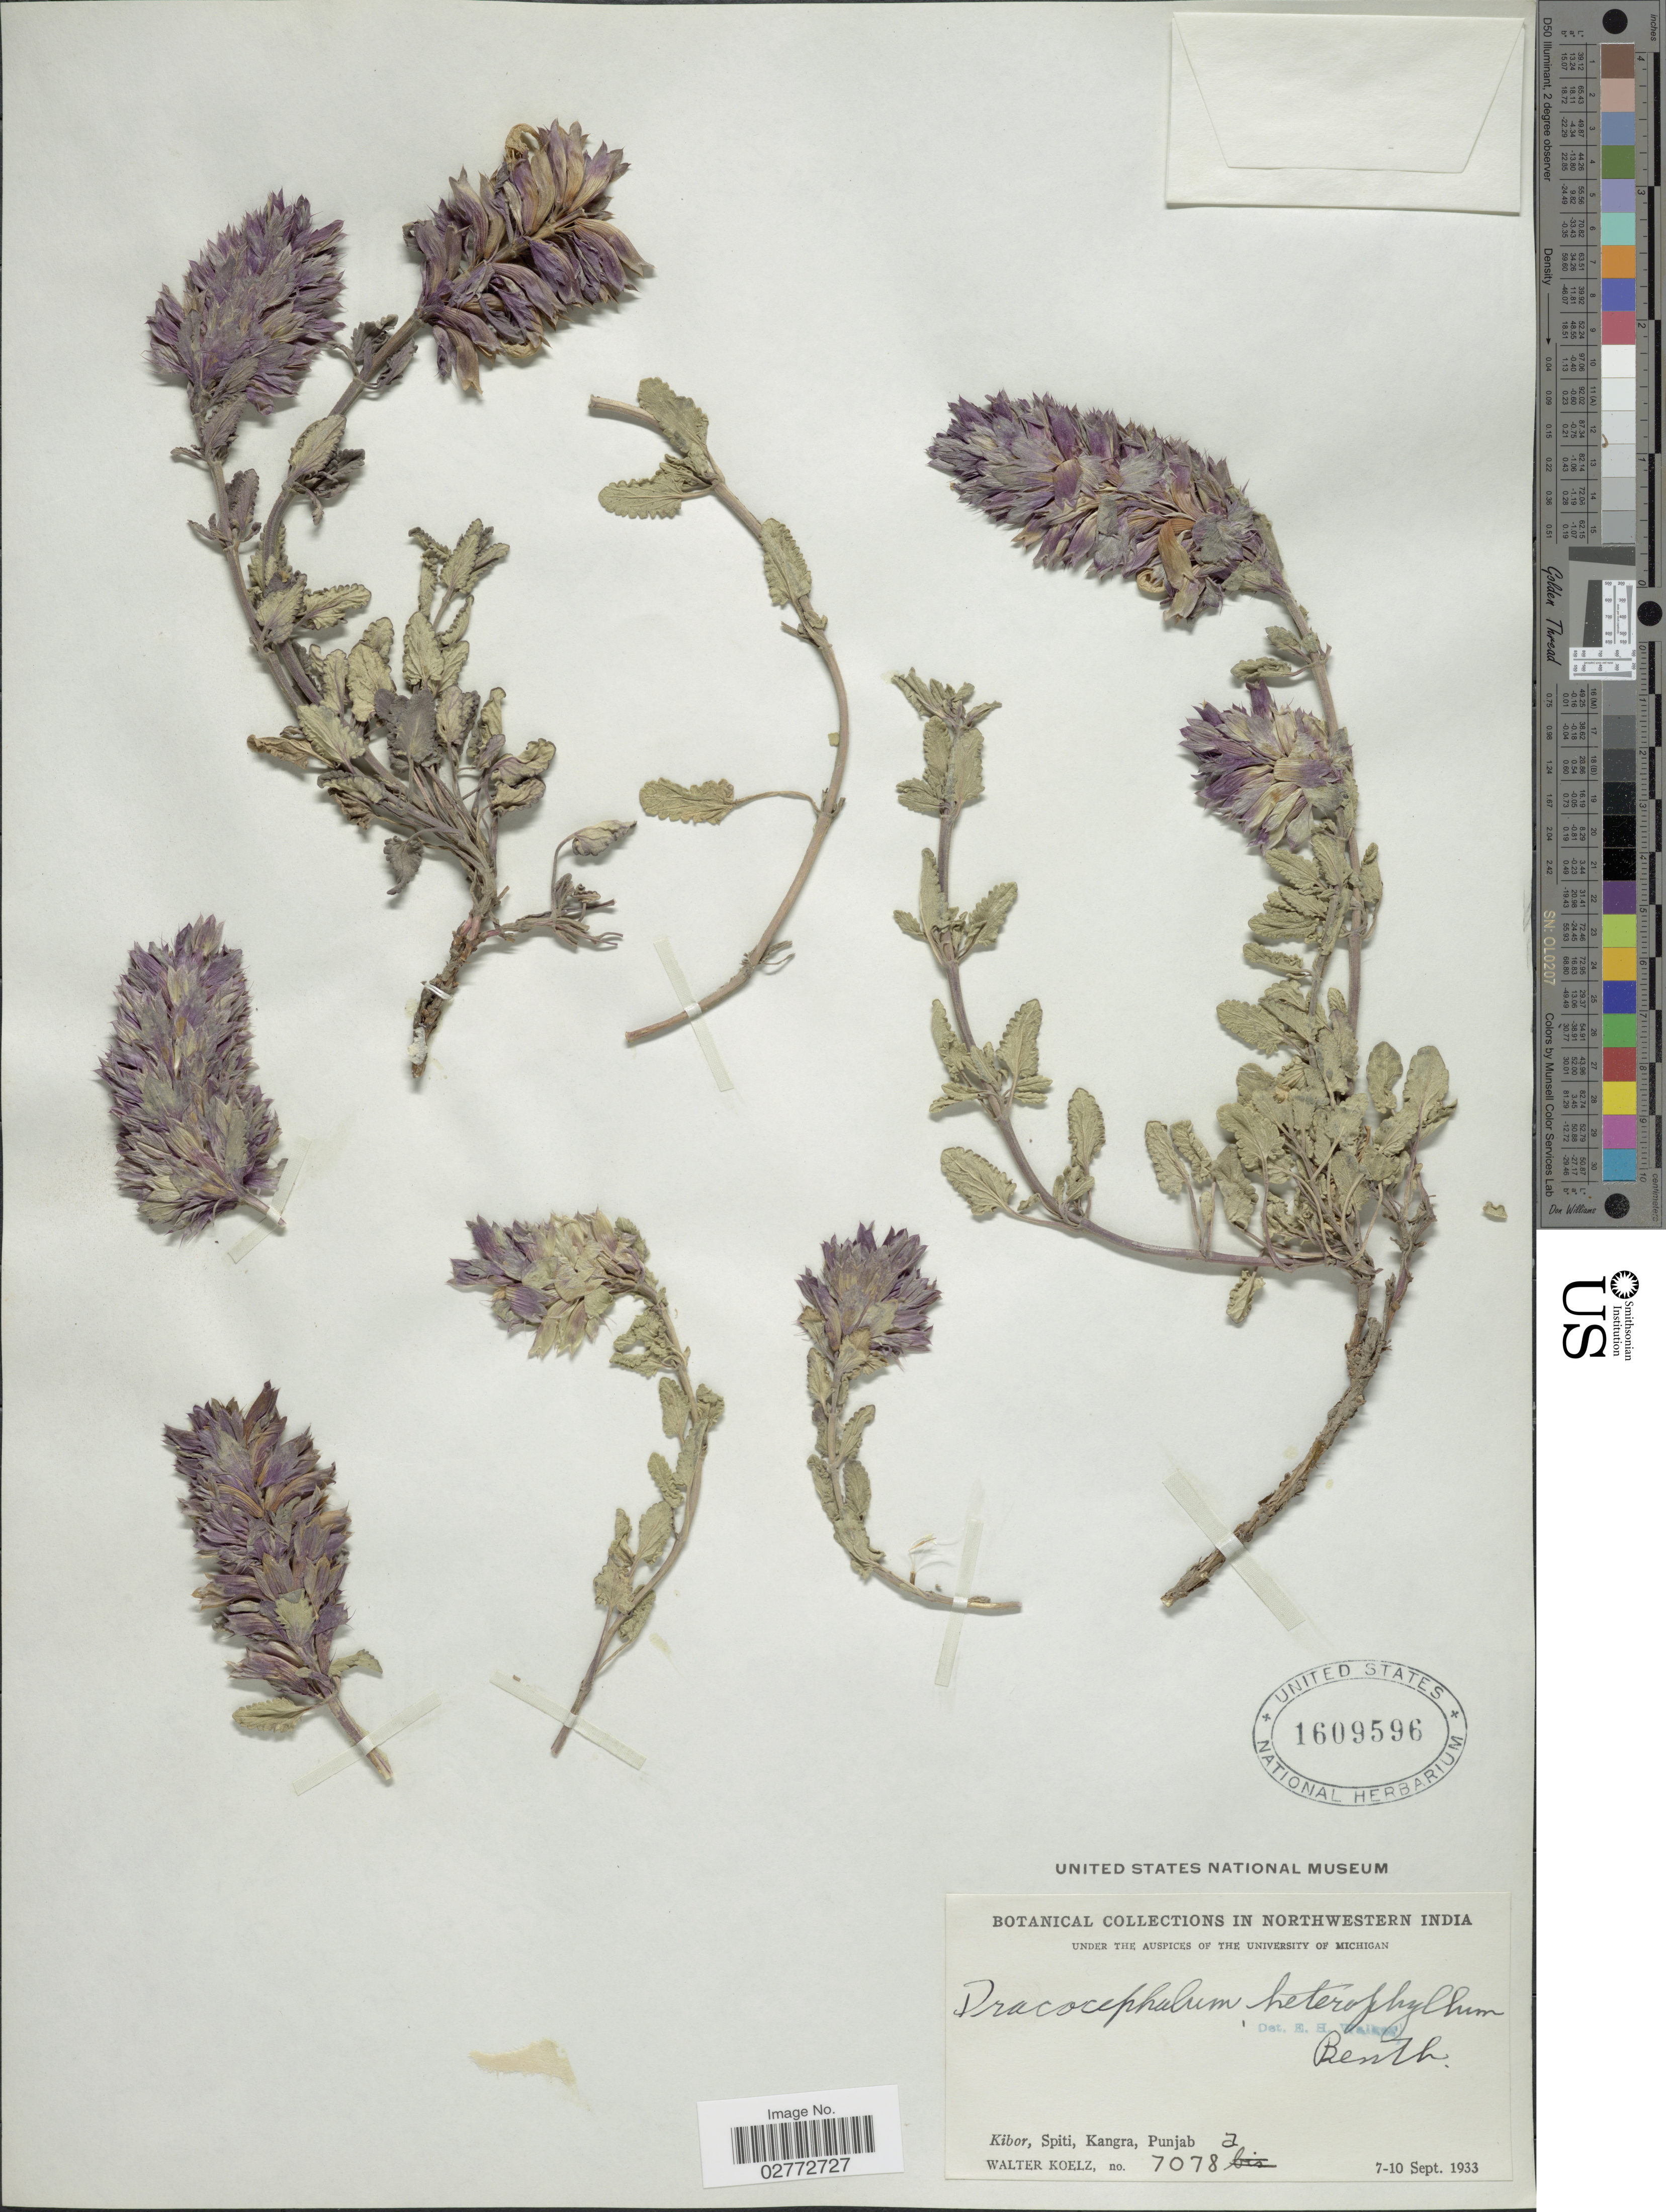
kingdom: Plantae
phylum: Tracheophyta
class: Magnoliopsida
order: Lamiales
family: Lamiaceae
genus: Dracocephalum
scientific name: Dracocephalum heterophyllum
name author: Benth.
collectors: W. N. Koelz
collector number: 7078a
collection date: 1933-09-07/1933-09-10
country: India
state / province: Himachal Pradesh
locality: In Northwestern India. Kibor, Spiti, Kangra, Punjab.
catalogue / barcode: US 1609596